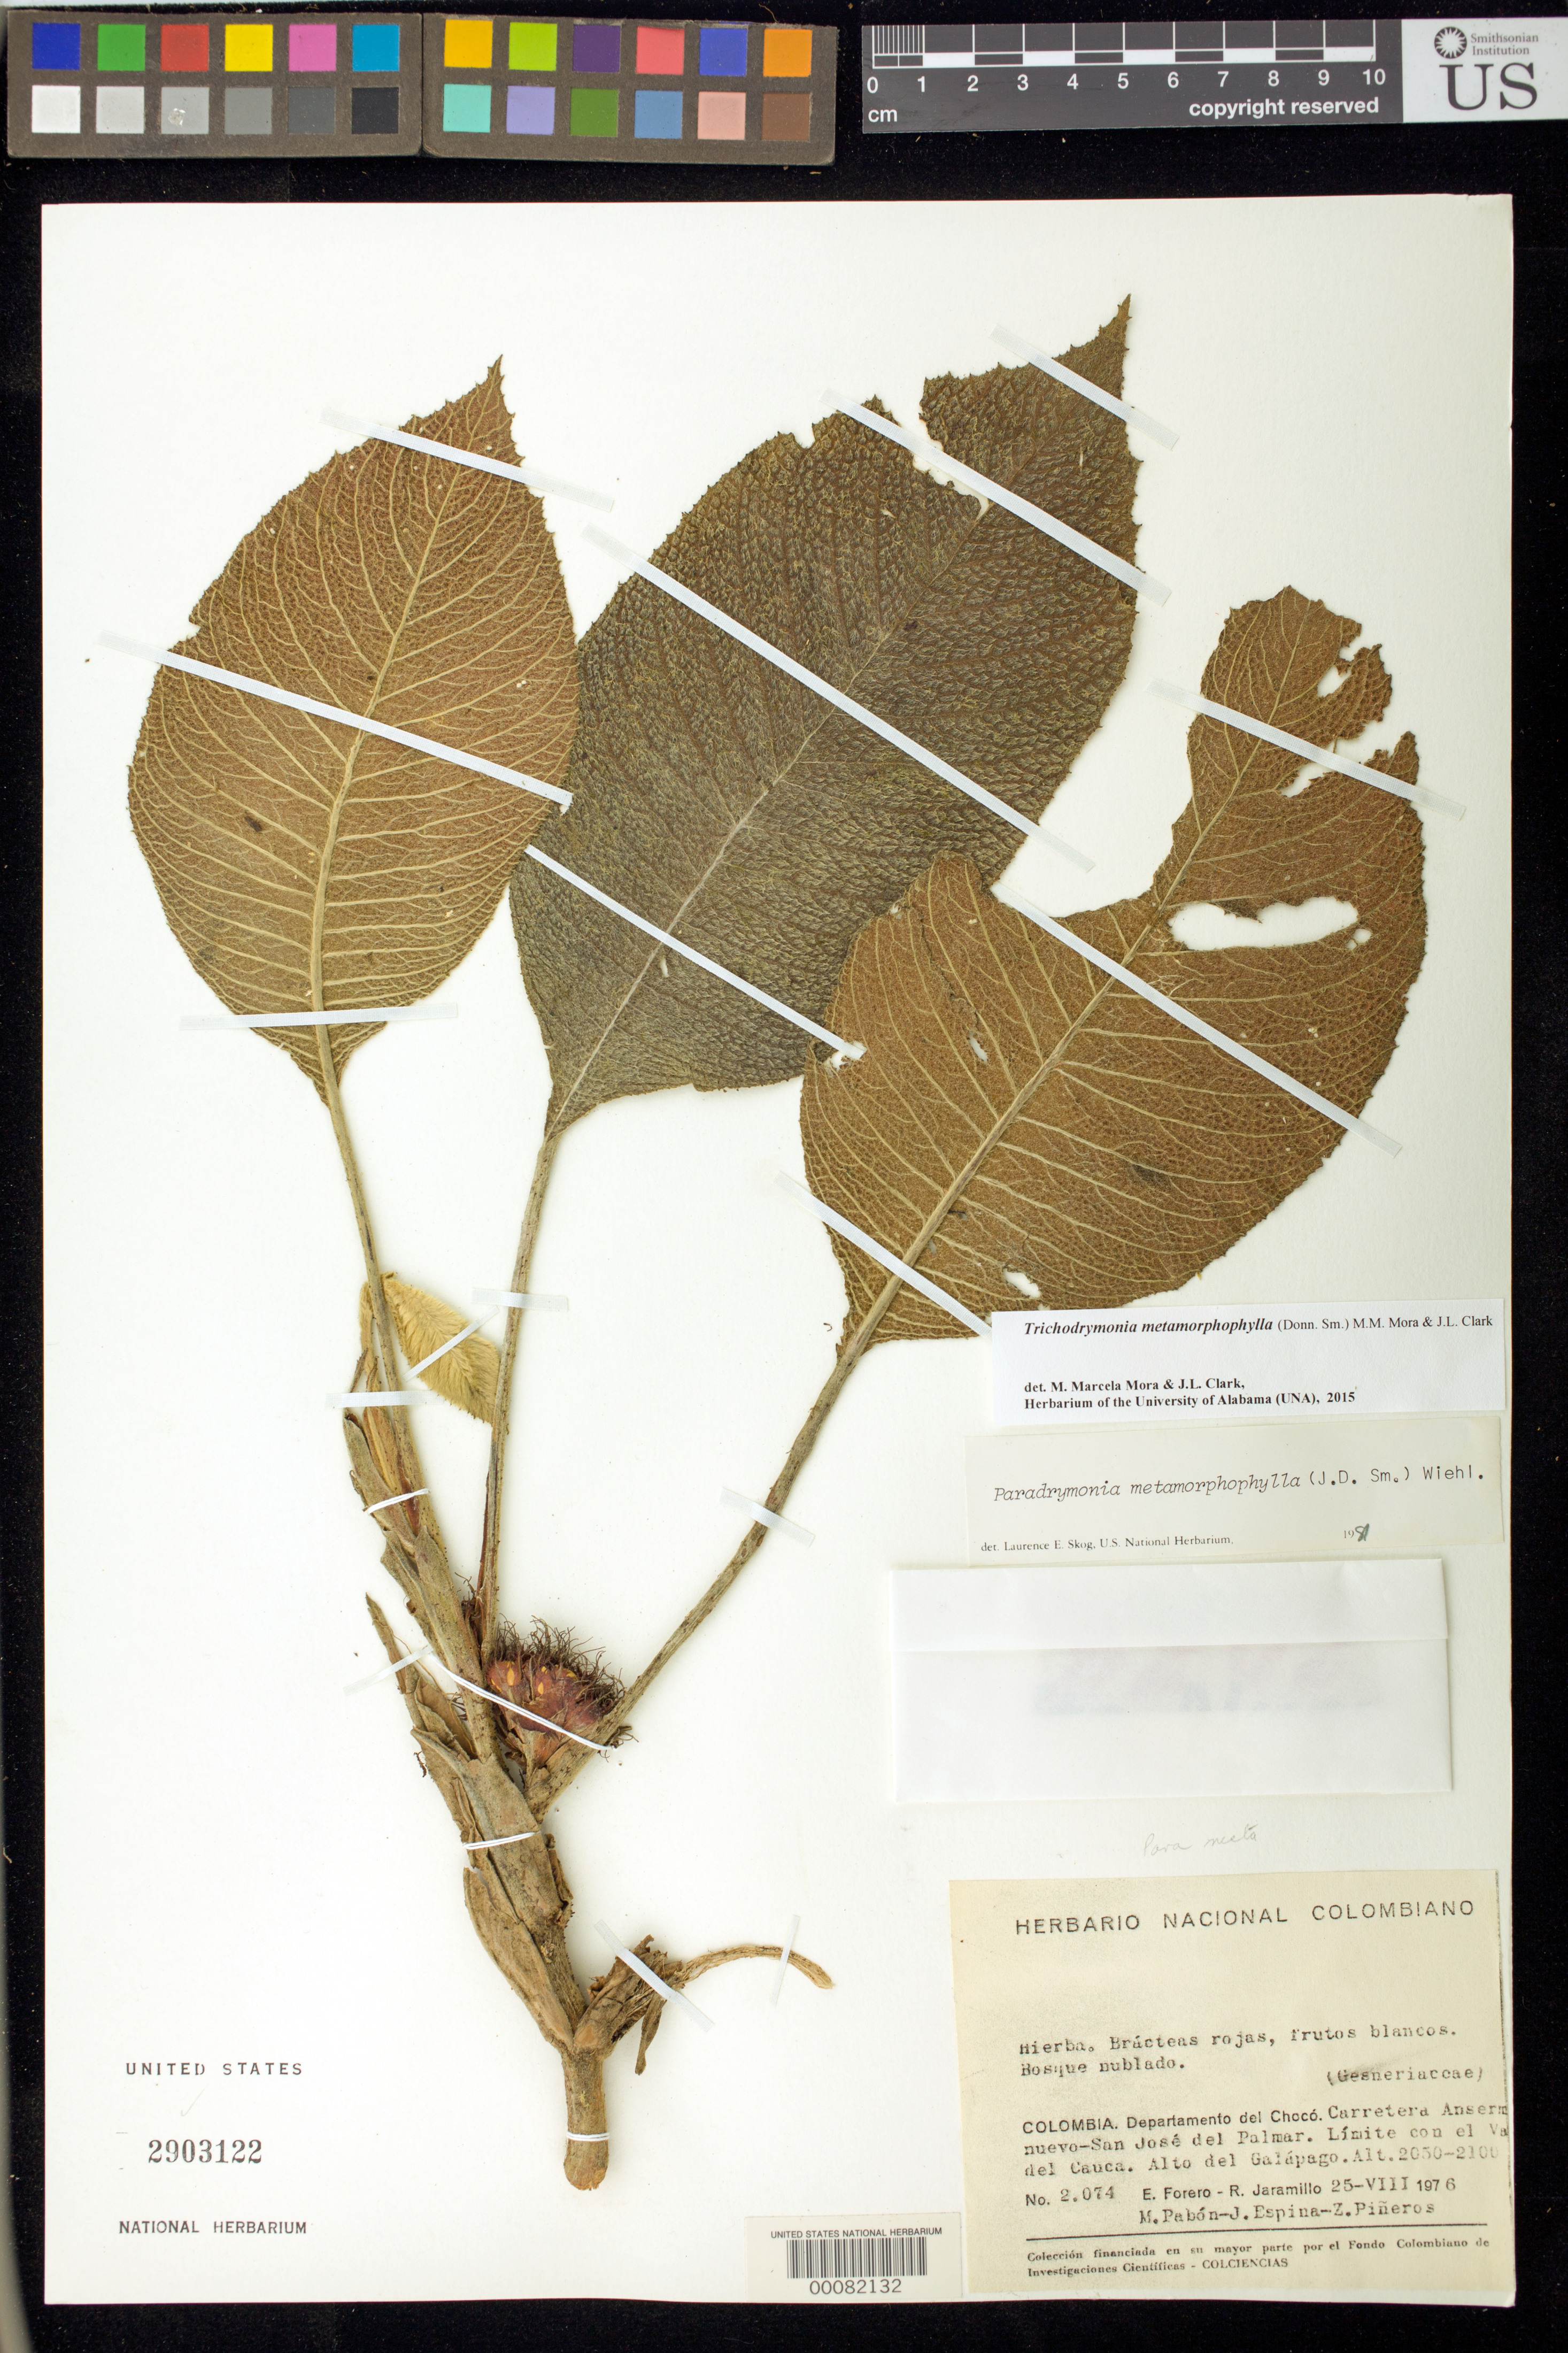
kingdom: Plantae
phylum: Tracheophyta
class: Magnoliopsida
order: Lamiales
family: Gesneriaceae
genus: Trichodrymonia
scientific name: Trichodrymonia metamorphophylla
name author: (Donn. Sm.) M.M. Mora & J.L. Clark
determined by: Mora, M. M.; Clark, J. L.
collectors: E. Forero, R. Jaramillo M., M. Pabon, J. Espina & Z. Piñeros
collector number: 2074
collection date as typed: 25 Aug 1976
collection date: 1976-08-25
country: Colombia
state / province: Chocó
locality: Ansermanuevo-San Jose del Palmar highway, boundary of Valle del Cauca, Alto del Galapago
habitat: Cloud forest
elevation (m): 2050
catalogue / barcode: US 2903122